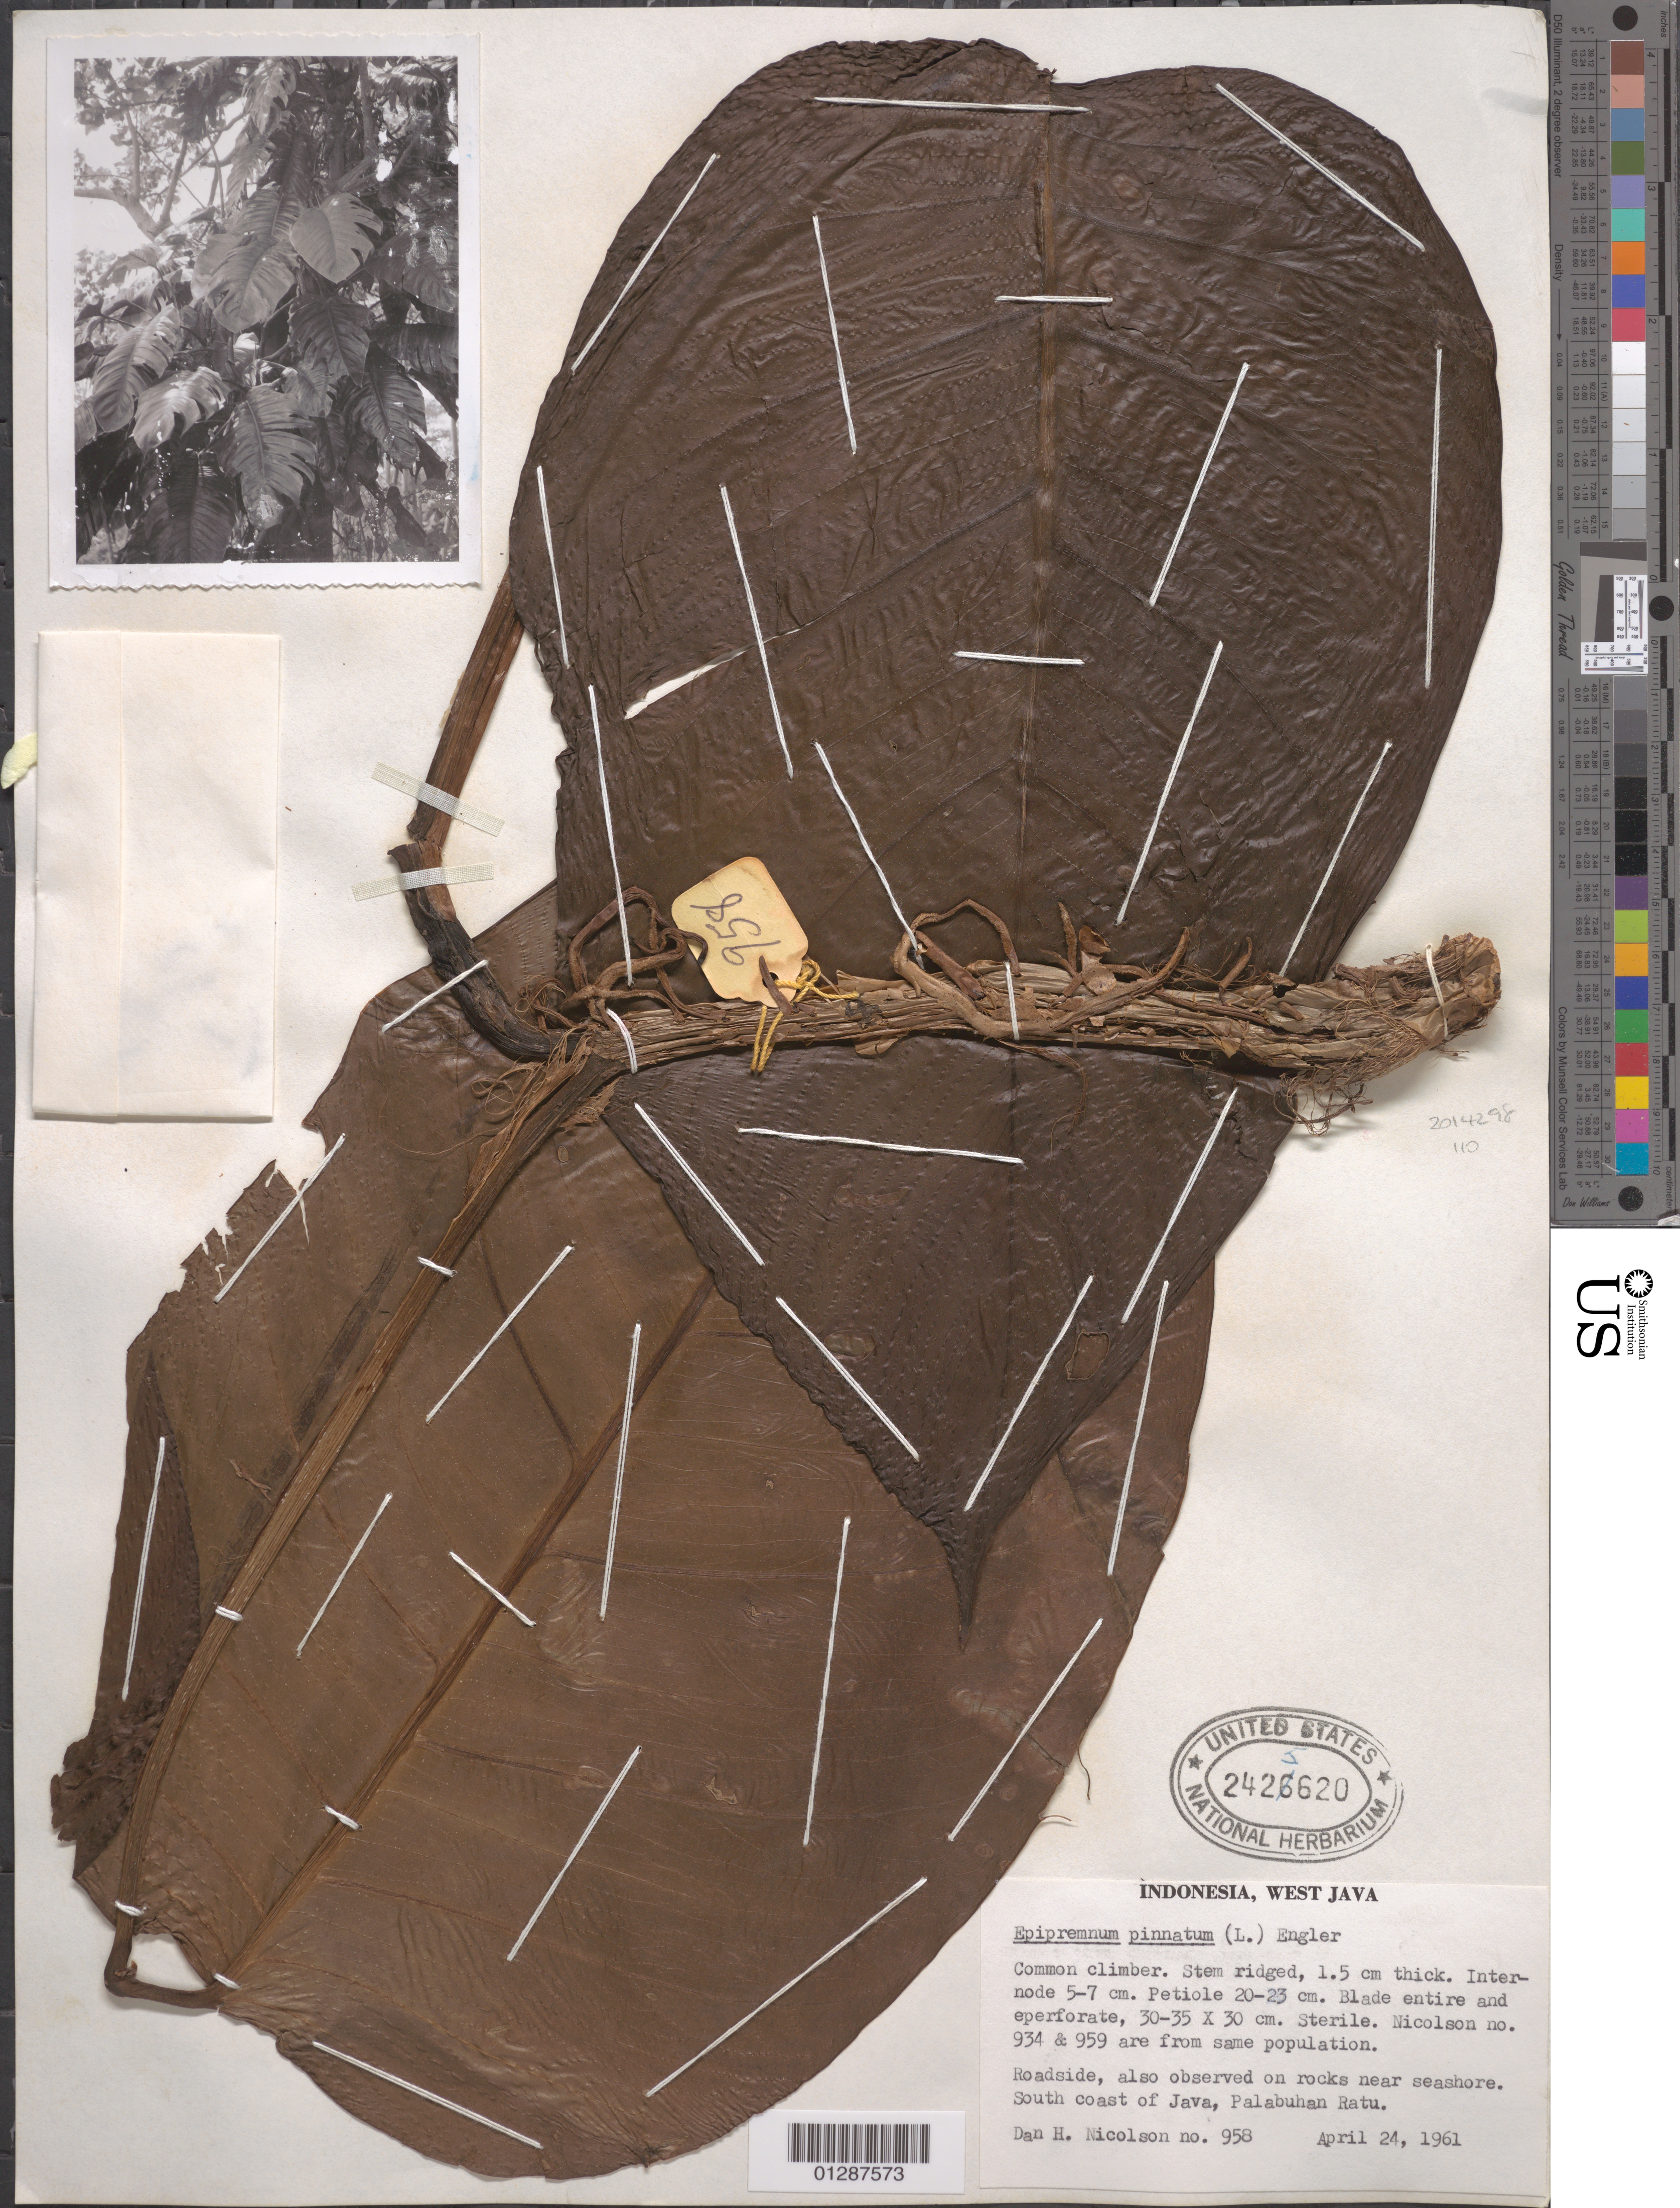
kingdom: Plantae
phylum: Tracheophyta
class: Liliopsida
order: Alismatales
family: Araceae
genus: Epipremnum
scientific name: Epipremnum pinnatum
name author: (L.) Engl.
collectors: D. H. Nicolson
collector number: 958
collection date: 1961-04-24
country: Indonesia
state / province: Java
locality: West Java. Roadside, also observed on rocks near seashore. South coast of Java, Palabuhan Ratu.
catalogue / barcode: US 2425620